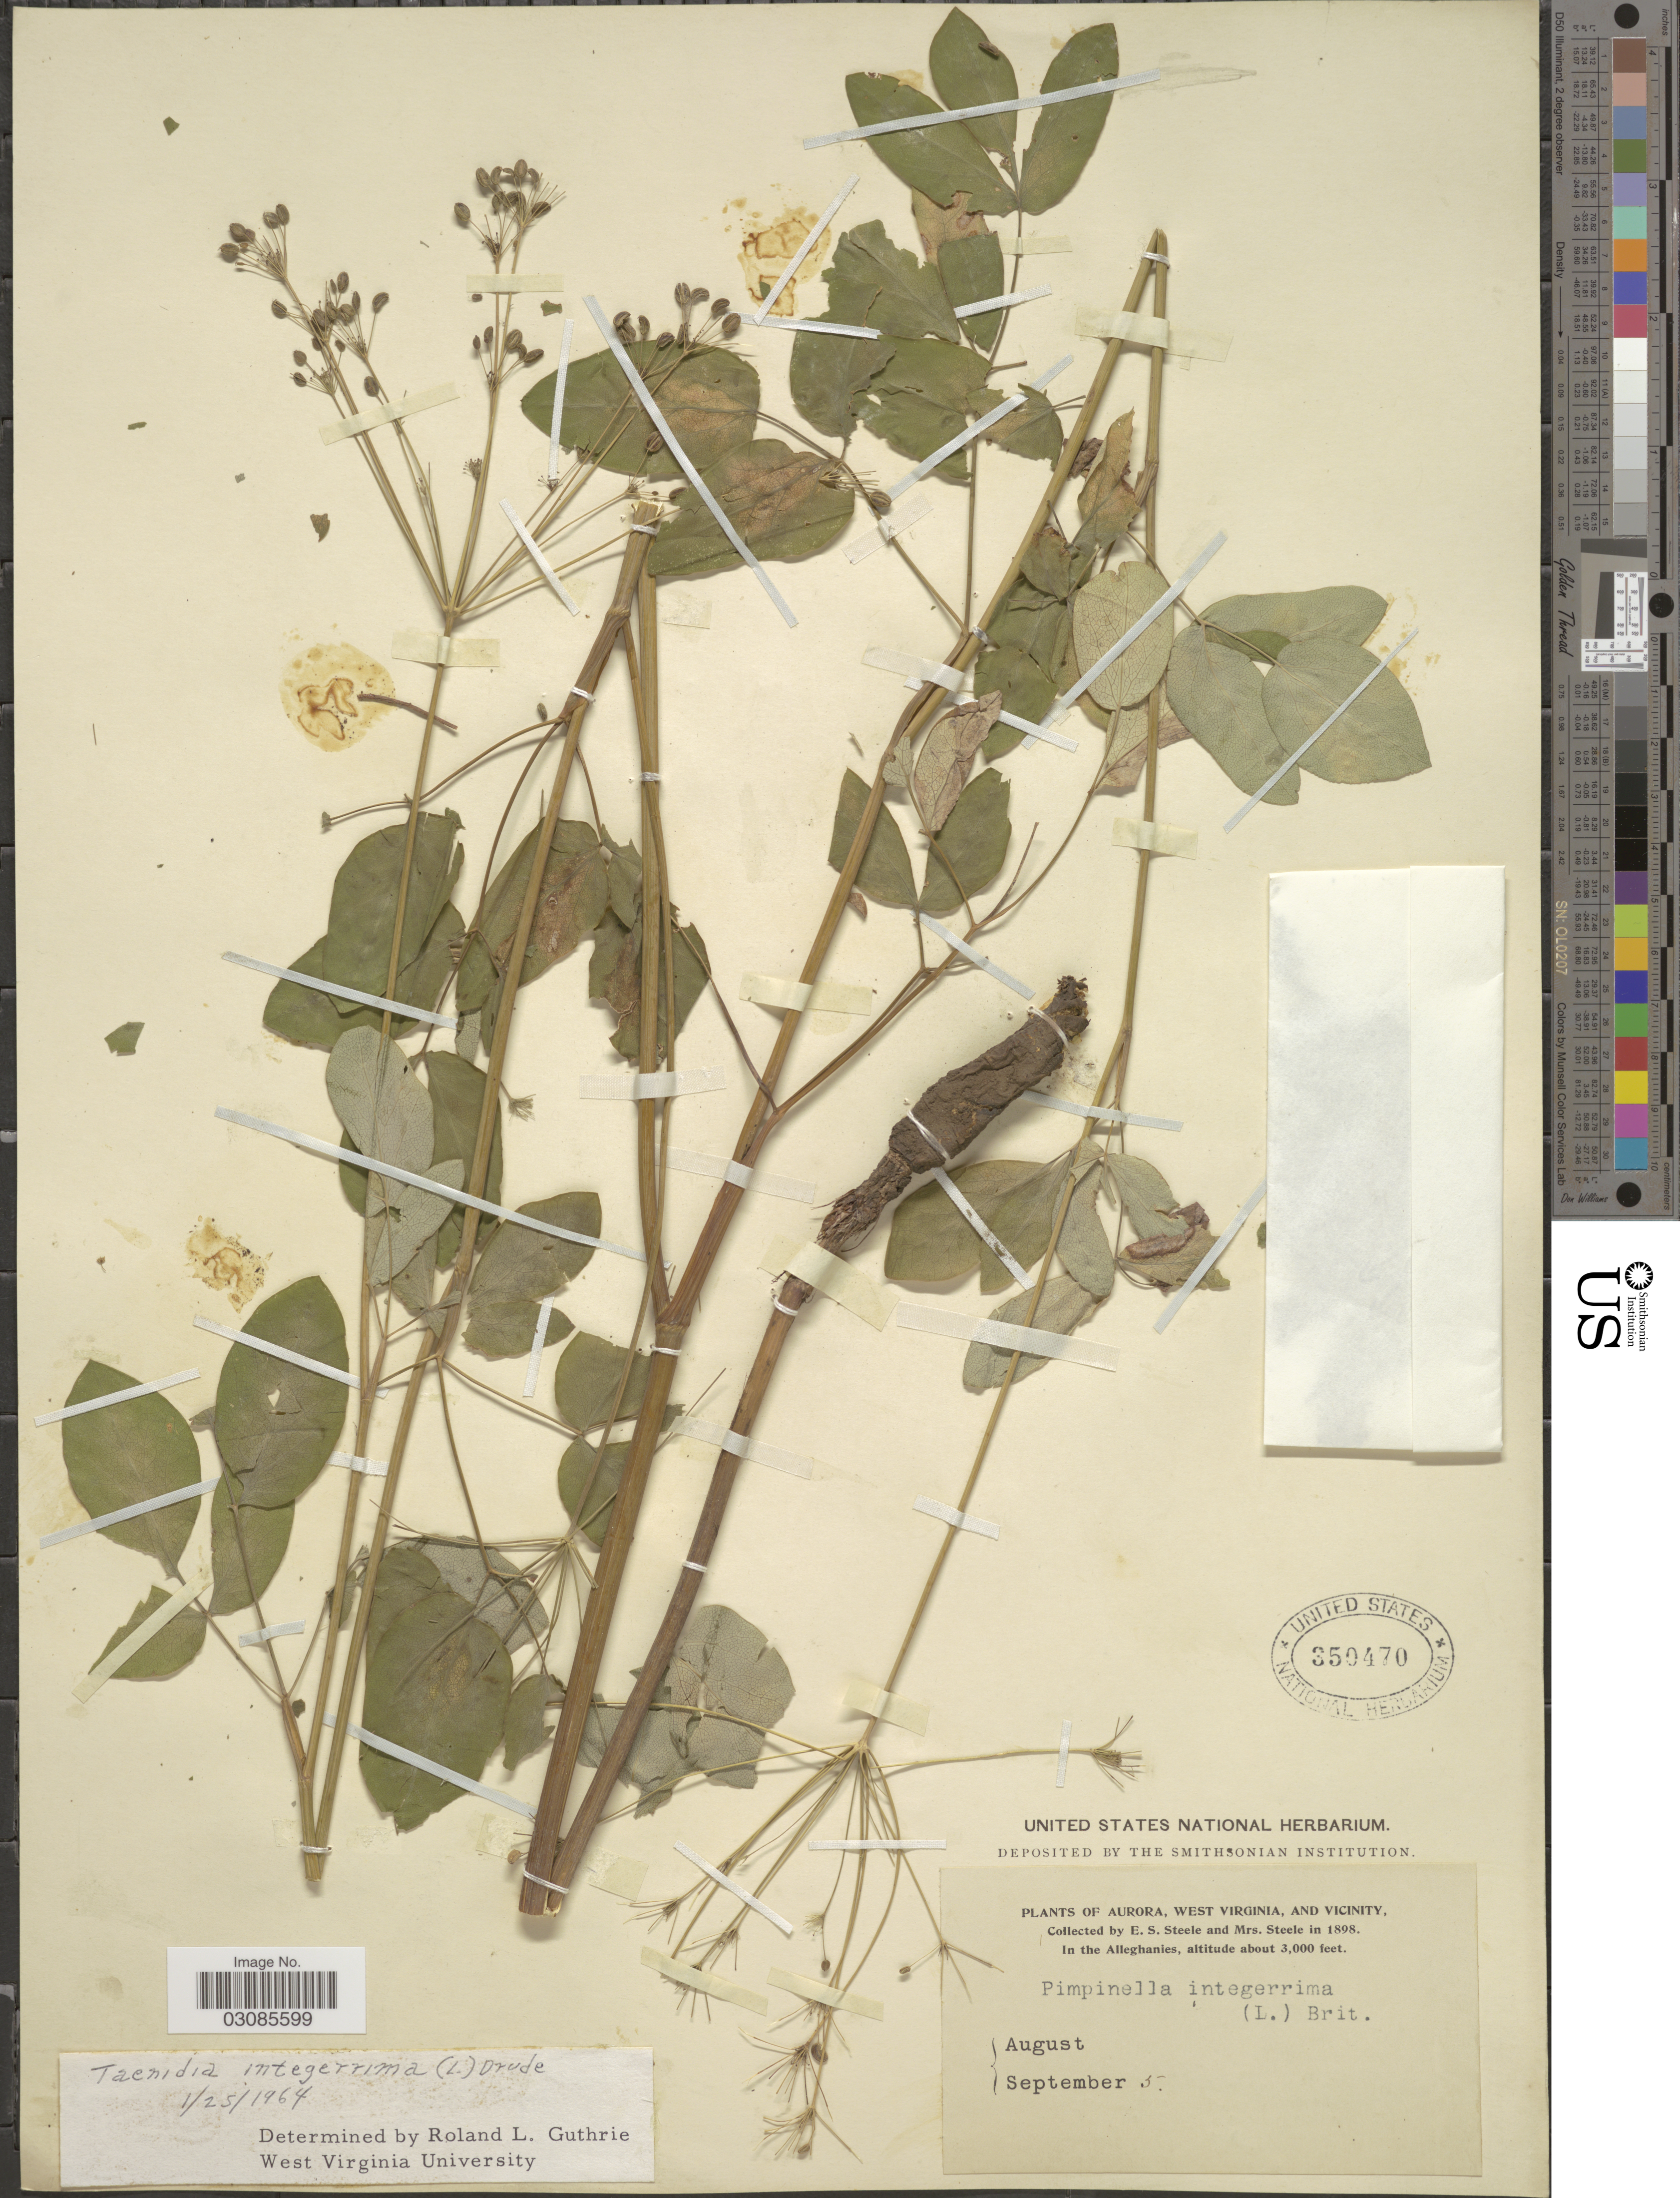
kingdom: Plantae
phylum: Tracheophyta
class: Magnoliopsida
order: Apiales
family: Apiaceae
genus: Taenidia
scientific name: Taenidia integerrima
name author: (L.) Drude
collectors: E. Steele & Mrs. E. S. Steele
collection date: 1898-09-05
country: United States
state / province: West Virginia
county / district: Preston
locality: Aurora, West Virginia and Vicinity. In the Alleghanies.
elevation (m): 914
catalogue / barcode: US 350470